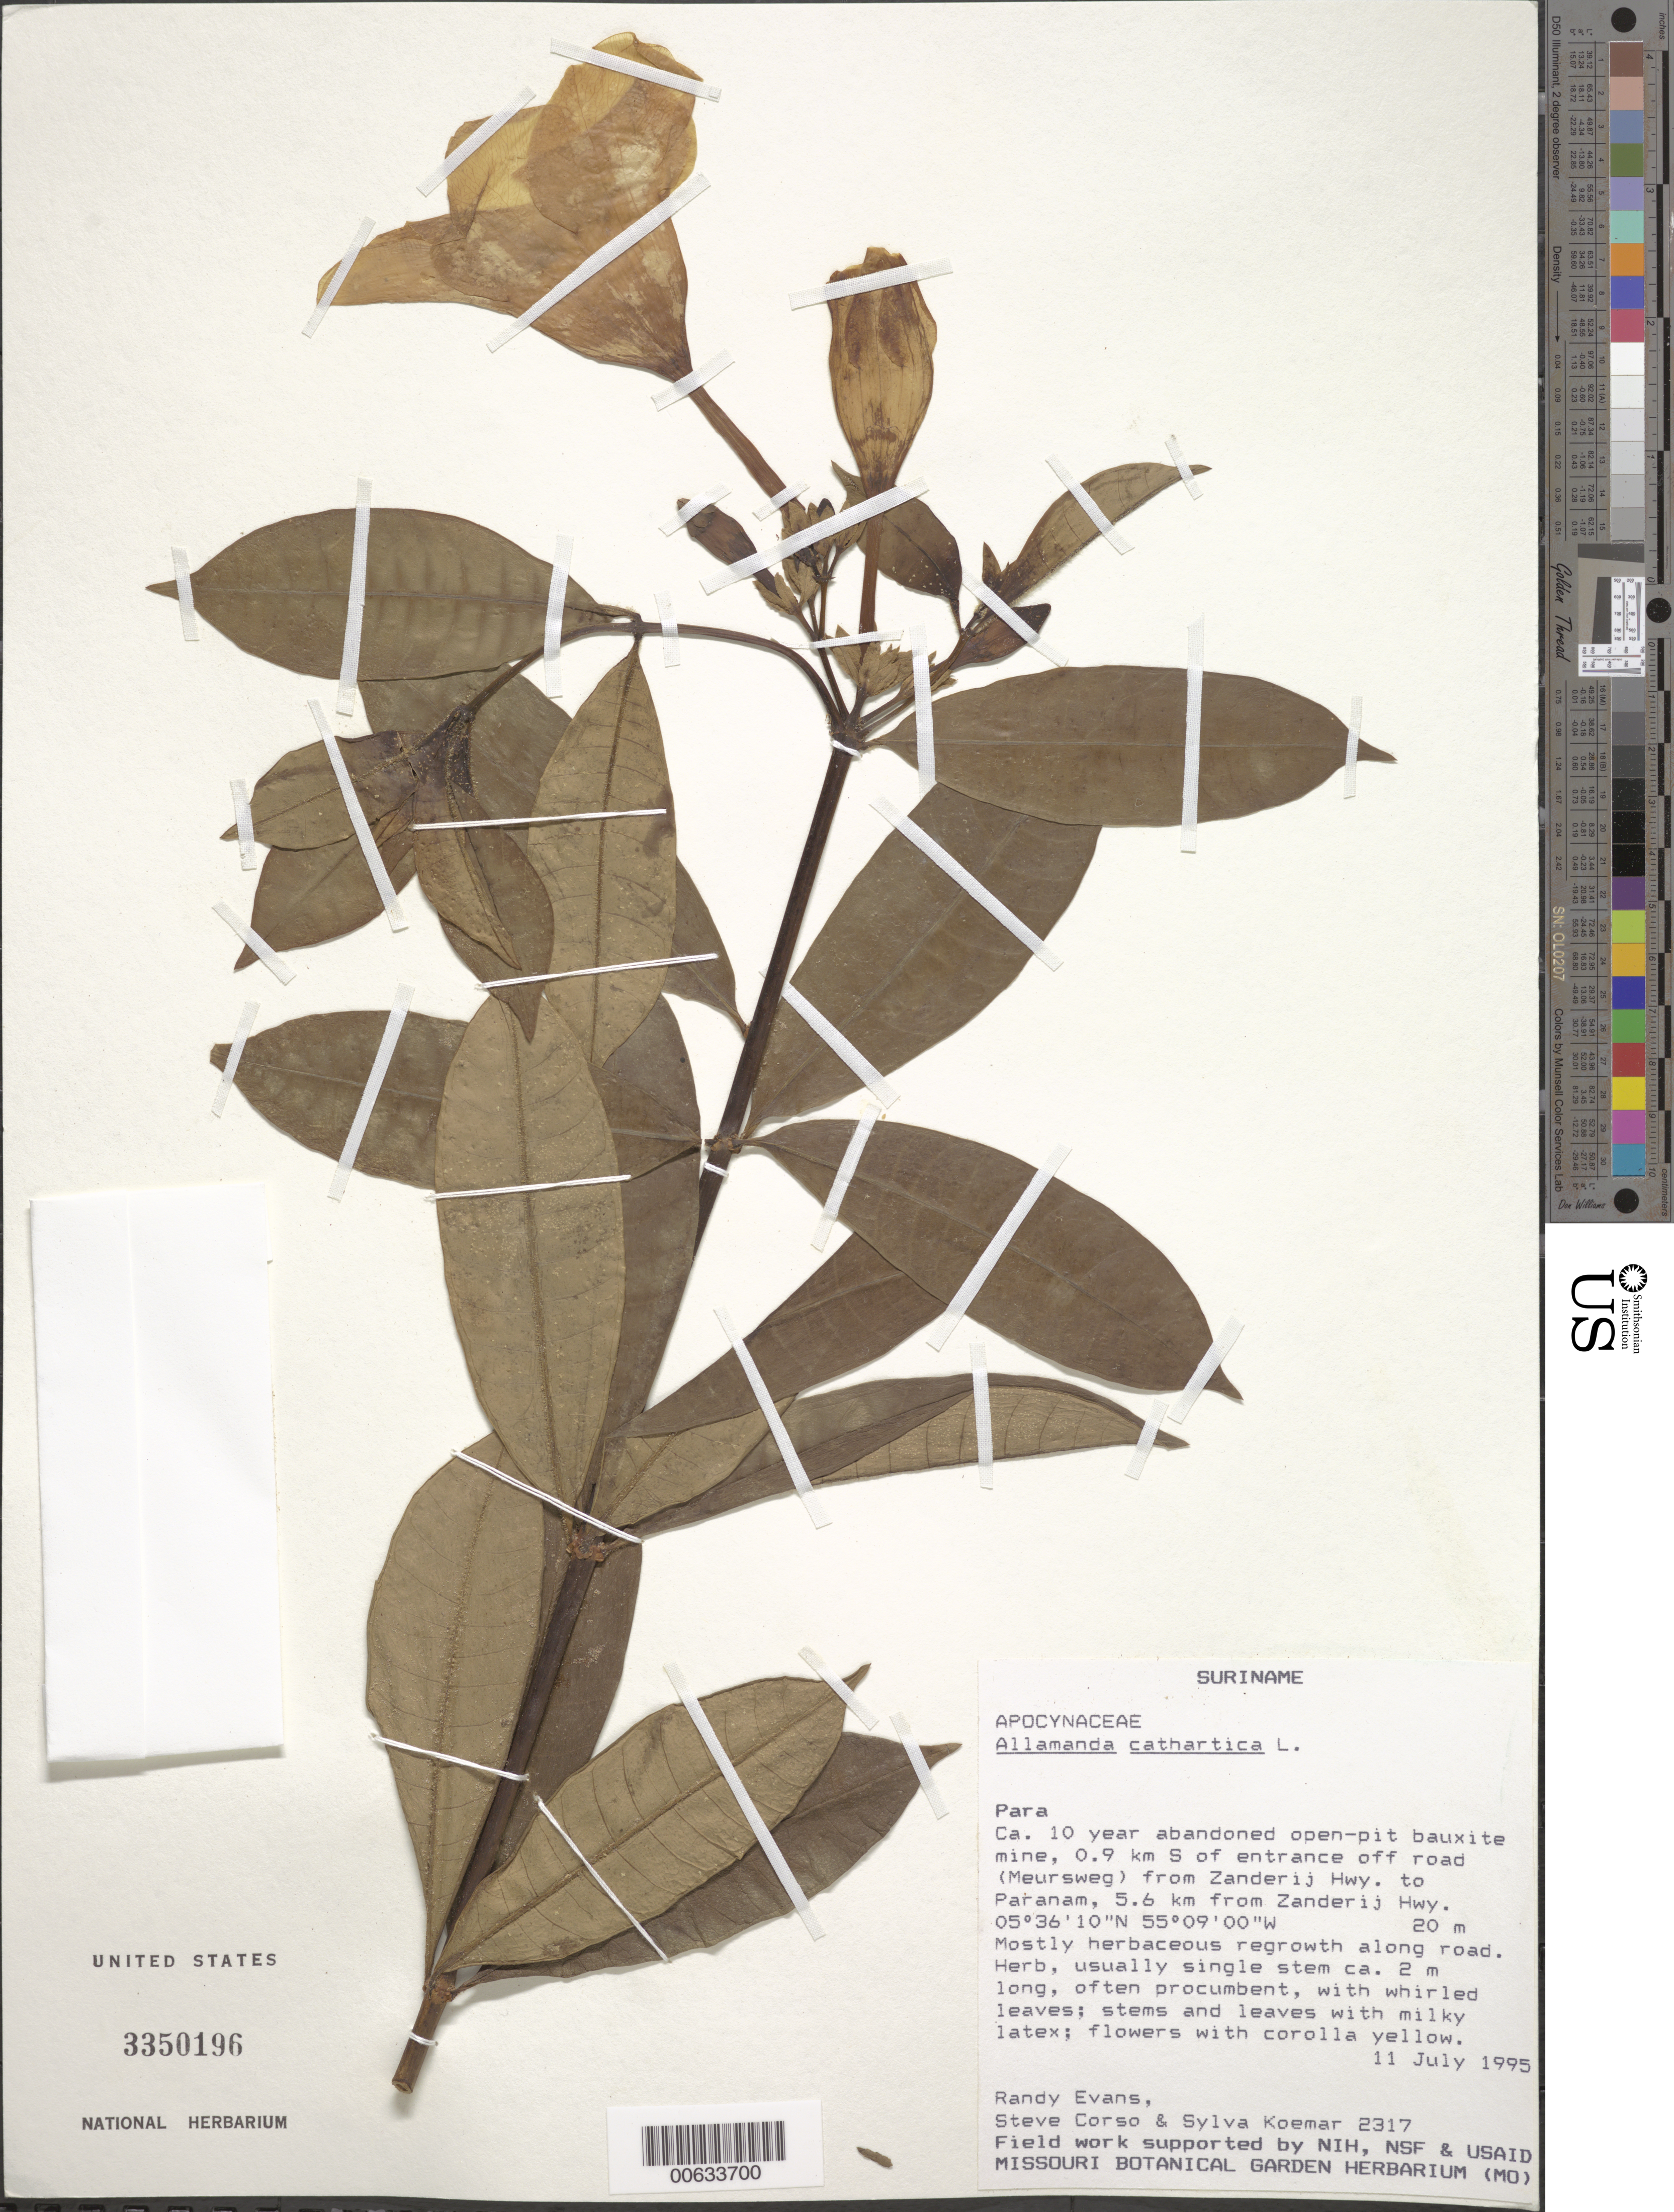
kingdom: Plantae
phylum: Tracheophyta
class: Magnoliopsida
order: Gentianales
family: Apocynaceae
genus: Allamanda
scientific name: Allamanda cathartica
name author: L.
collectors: R. Evans, S. Corso & S. Koemar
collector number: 2317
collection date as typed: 11-Jul-95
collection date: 1995-07-11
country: Suriname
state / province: Para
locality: Zanderij, road to Paranam, 5.6 km from Zanderij Hwy., 0.9km S of entrance off road (Meursweb) from Zanderij hwy to Paranam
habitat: Ca. 10 year abandoned open-pit bauxite mine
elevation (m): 20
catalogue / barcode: US 3350196